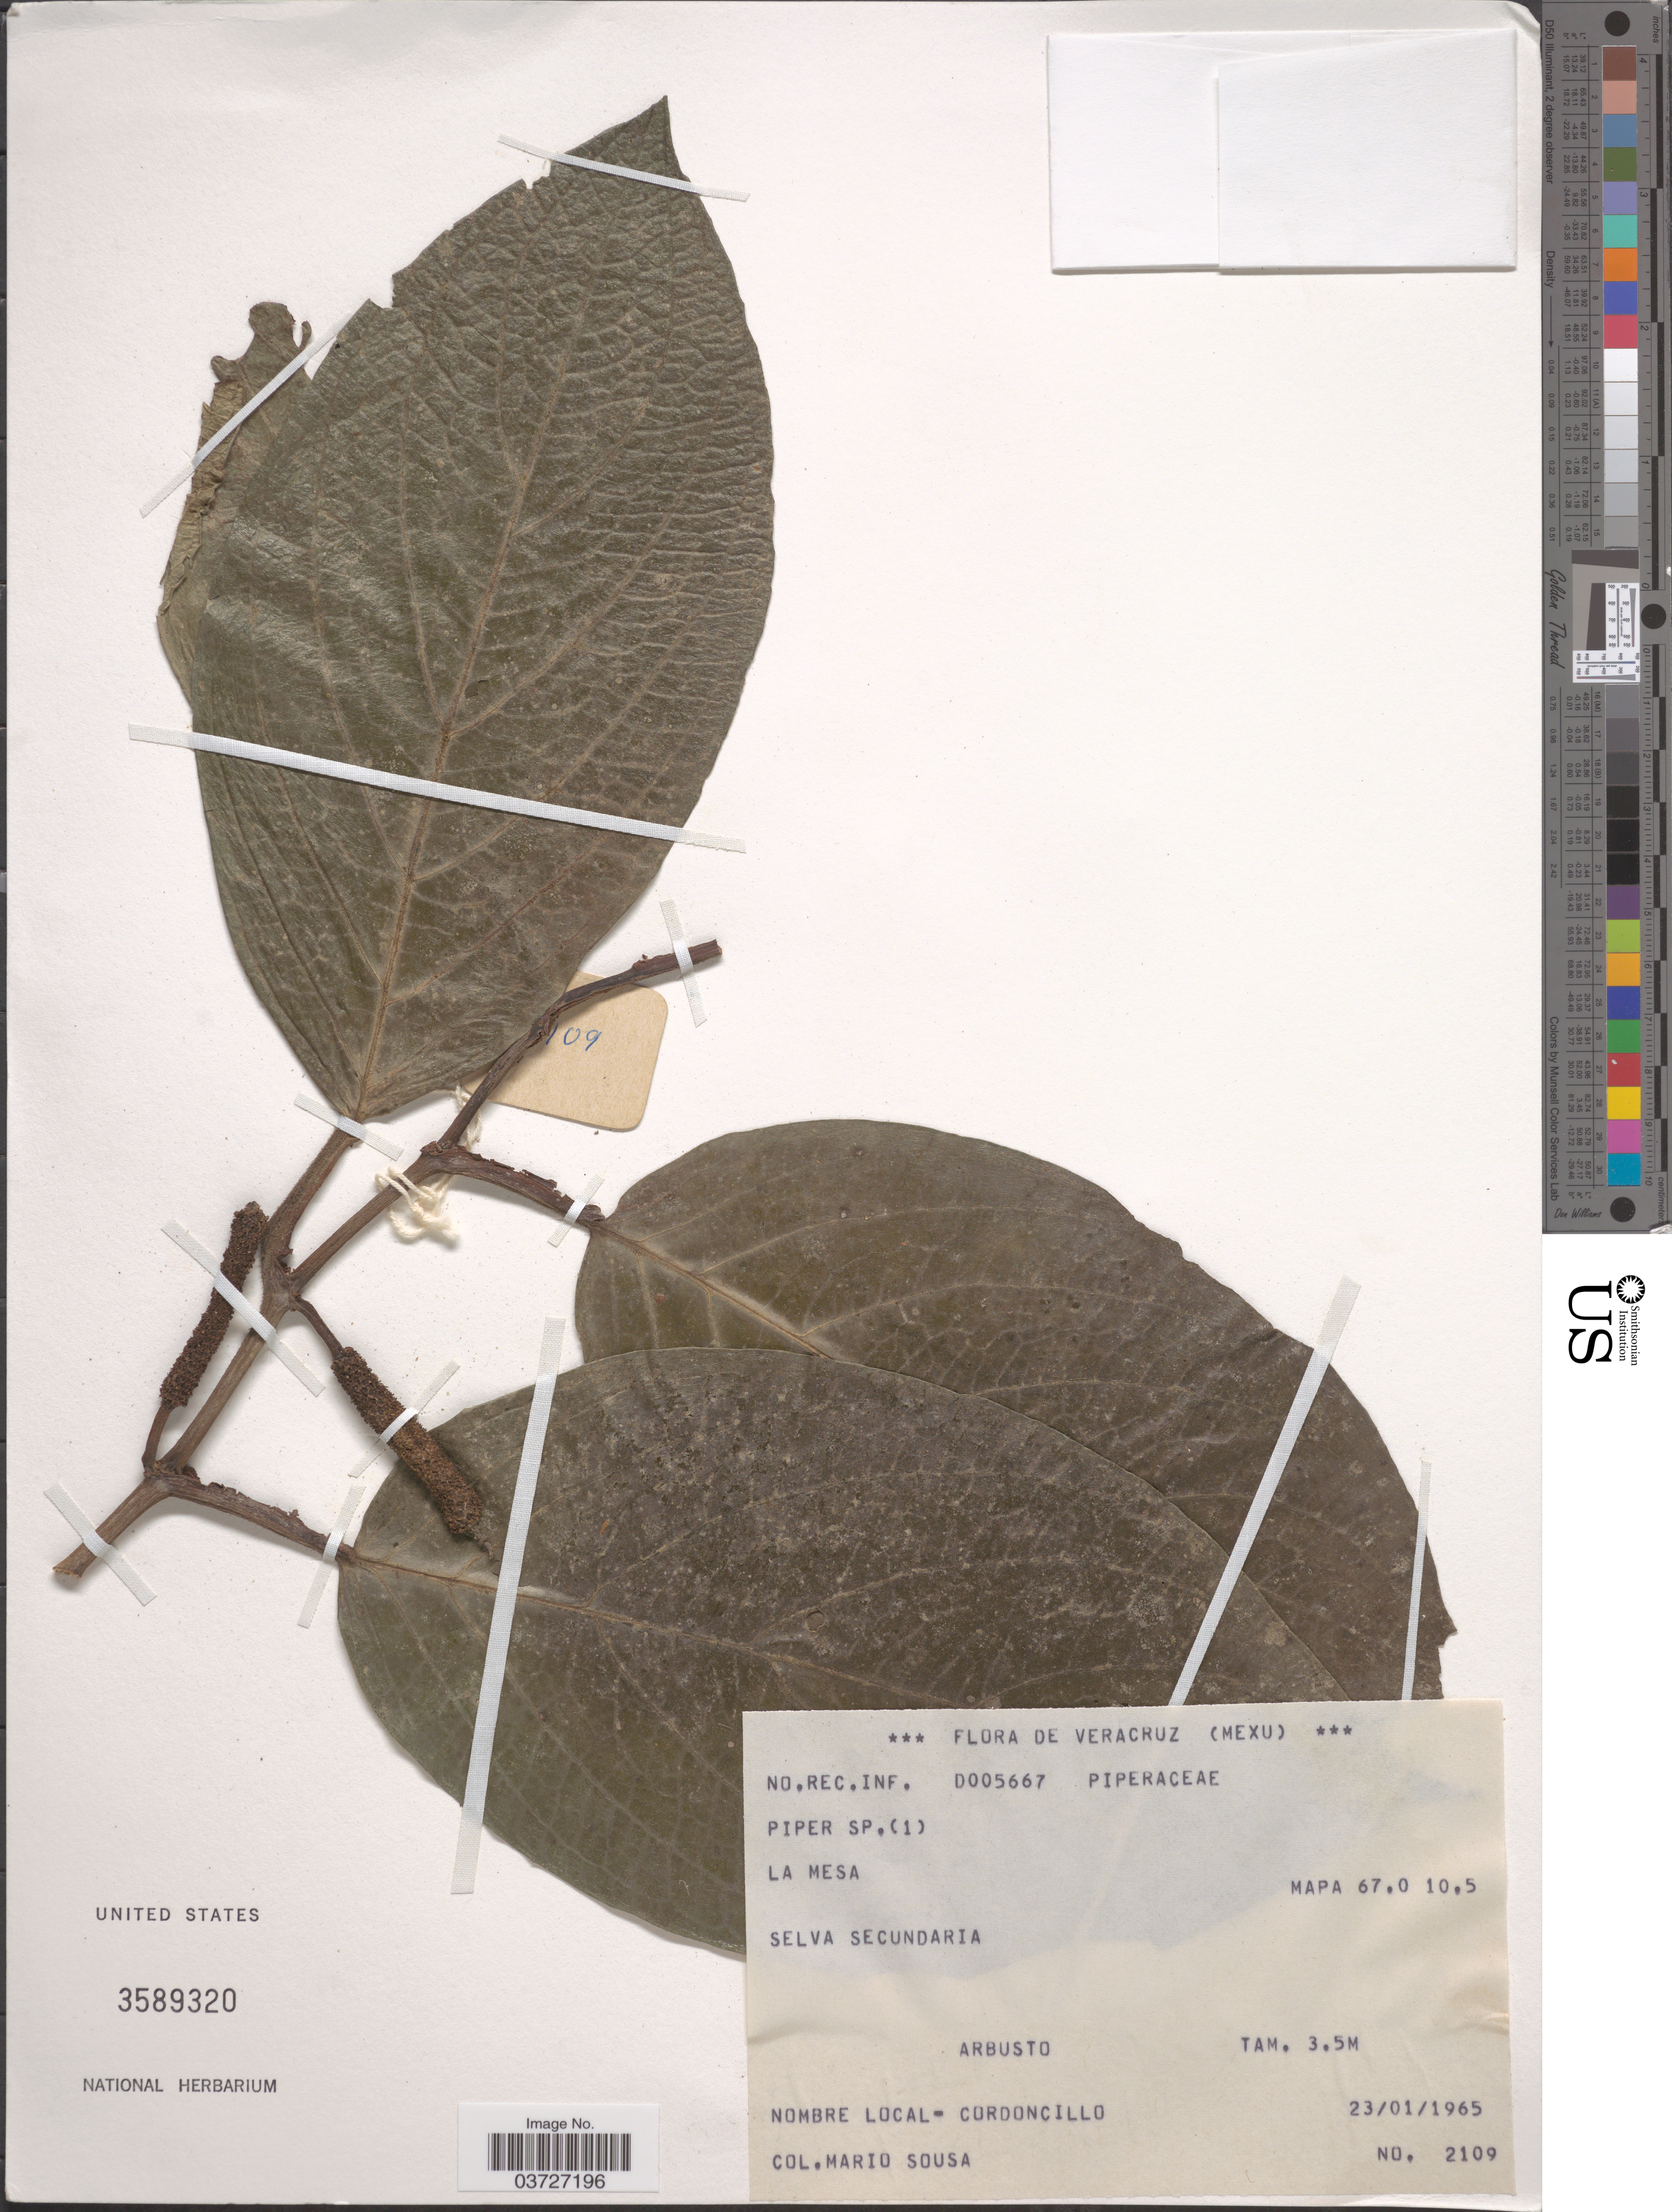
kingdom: Plantae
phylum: Tracheophyta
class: Magnoliopsida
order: Piperales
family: Piperaceae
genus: Piper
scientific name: Piper sp.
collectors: M. Sousa S.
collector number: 2109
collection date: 1965-01-23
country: Mexico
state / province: Veracruz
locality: Veracruz. La Mesa.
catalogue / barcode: US 3589320